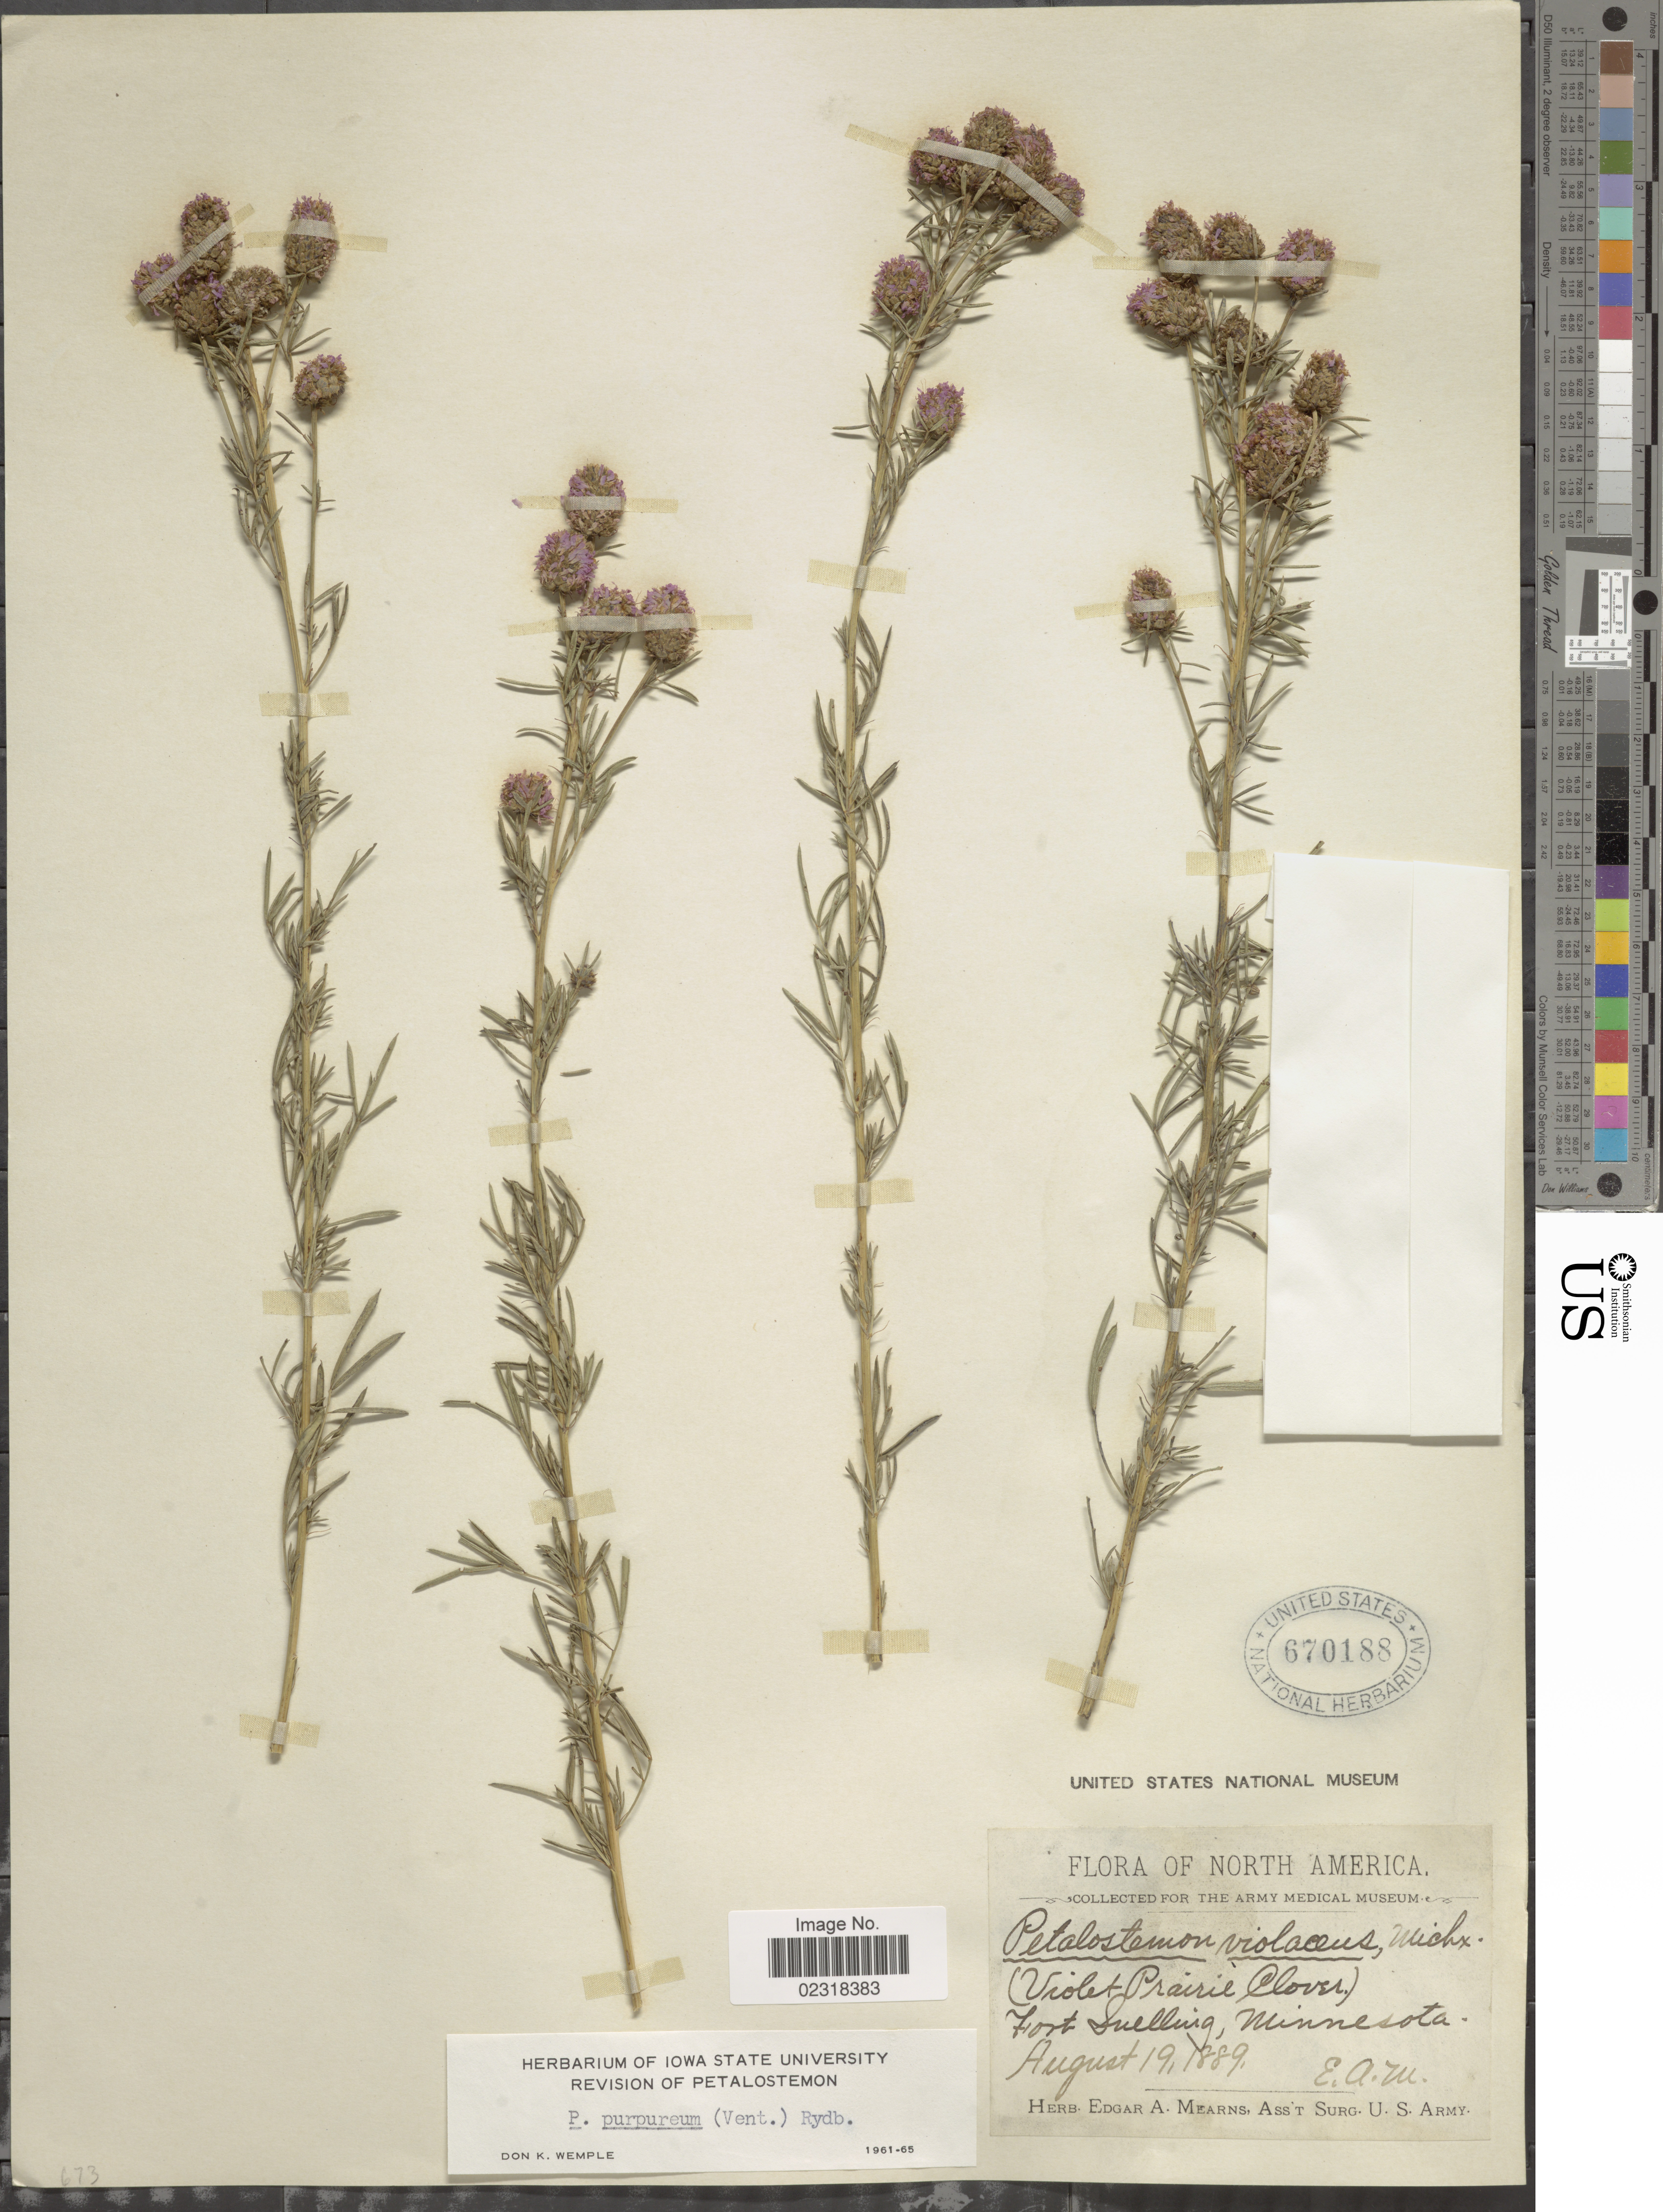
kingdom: Plantae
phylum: Tracheophyta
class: Magnoliopsida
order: Fabales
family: Fabaceae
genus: Dalea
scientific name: Dalea purpurea var. purpurea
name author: Vent.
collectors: E. A. Mearns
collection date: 1889-08-19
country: United States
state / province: Minnesota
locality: Fort Snelling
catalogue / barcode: US 670188